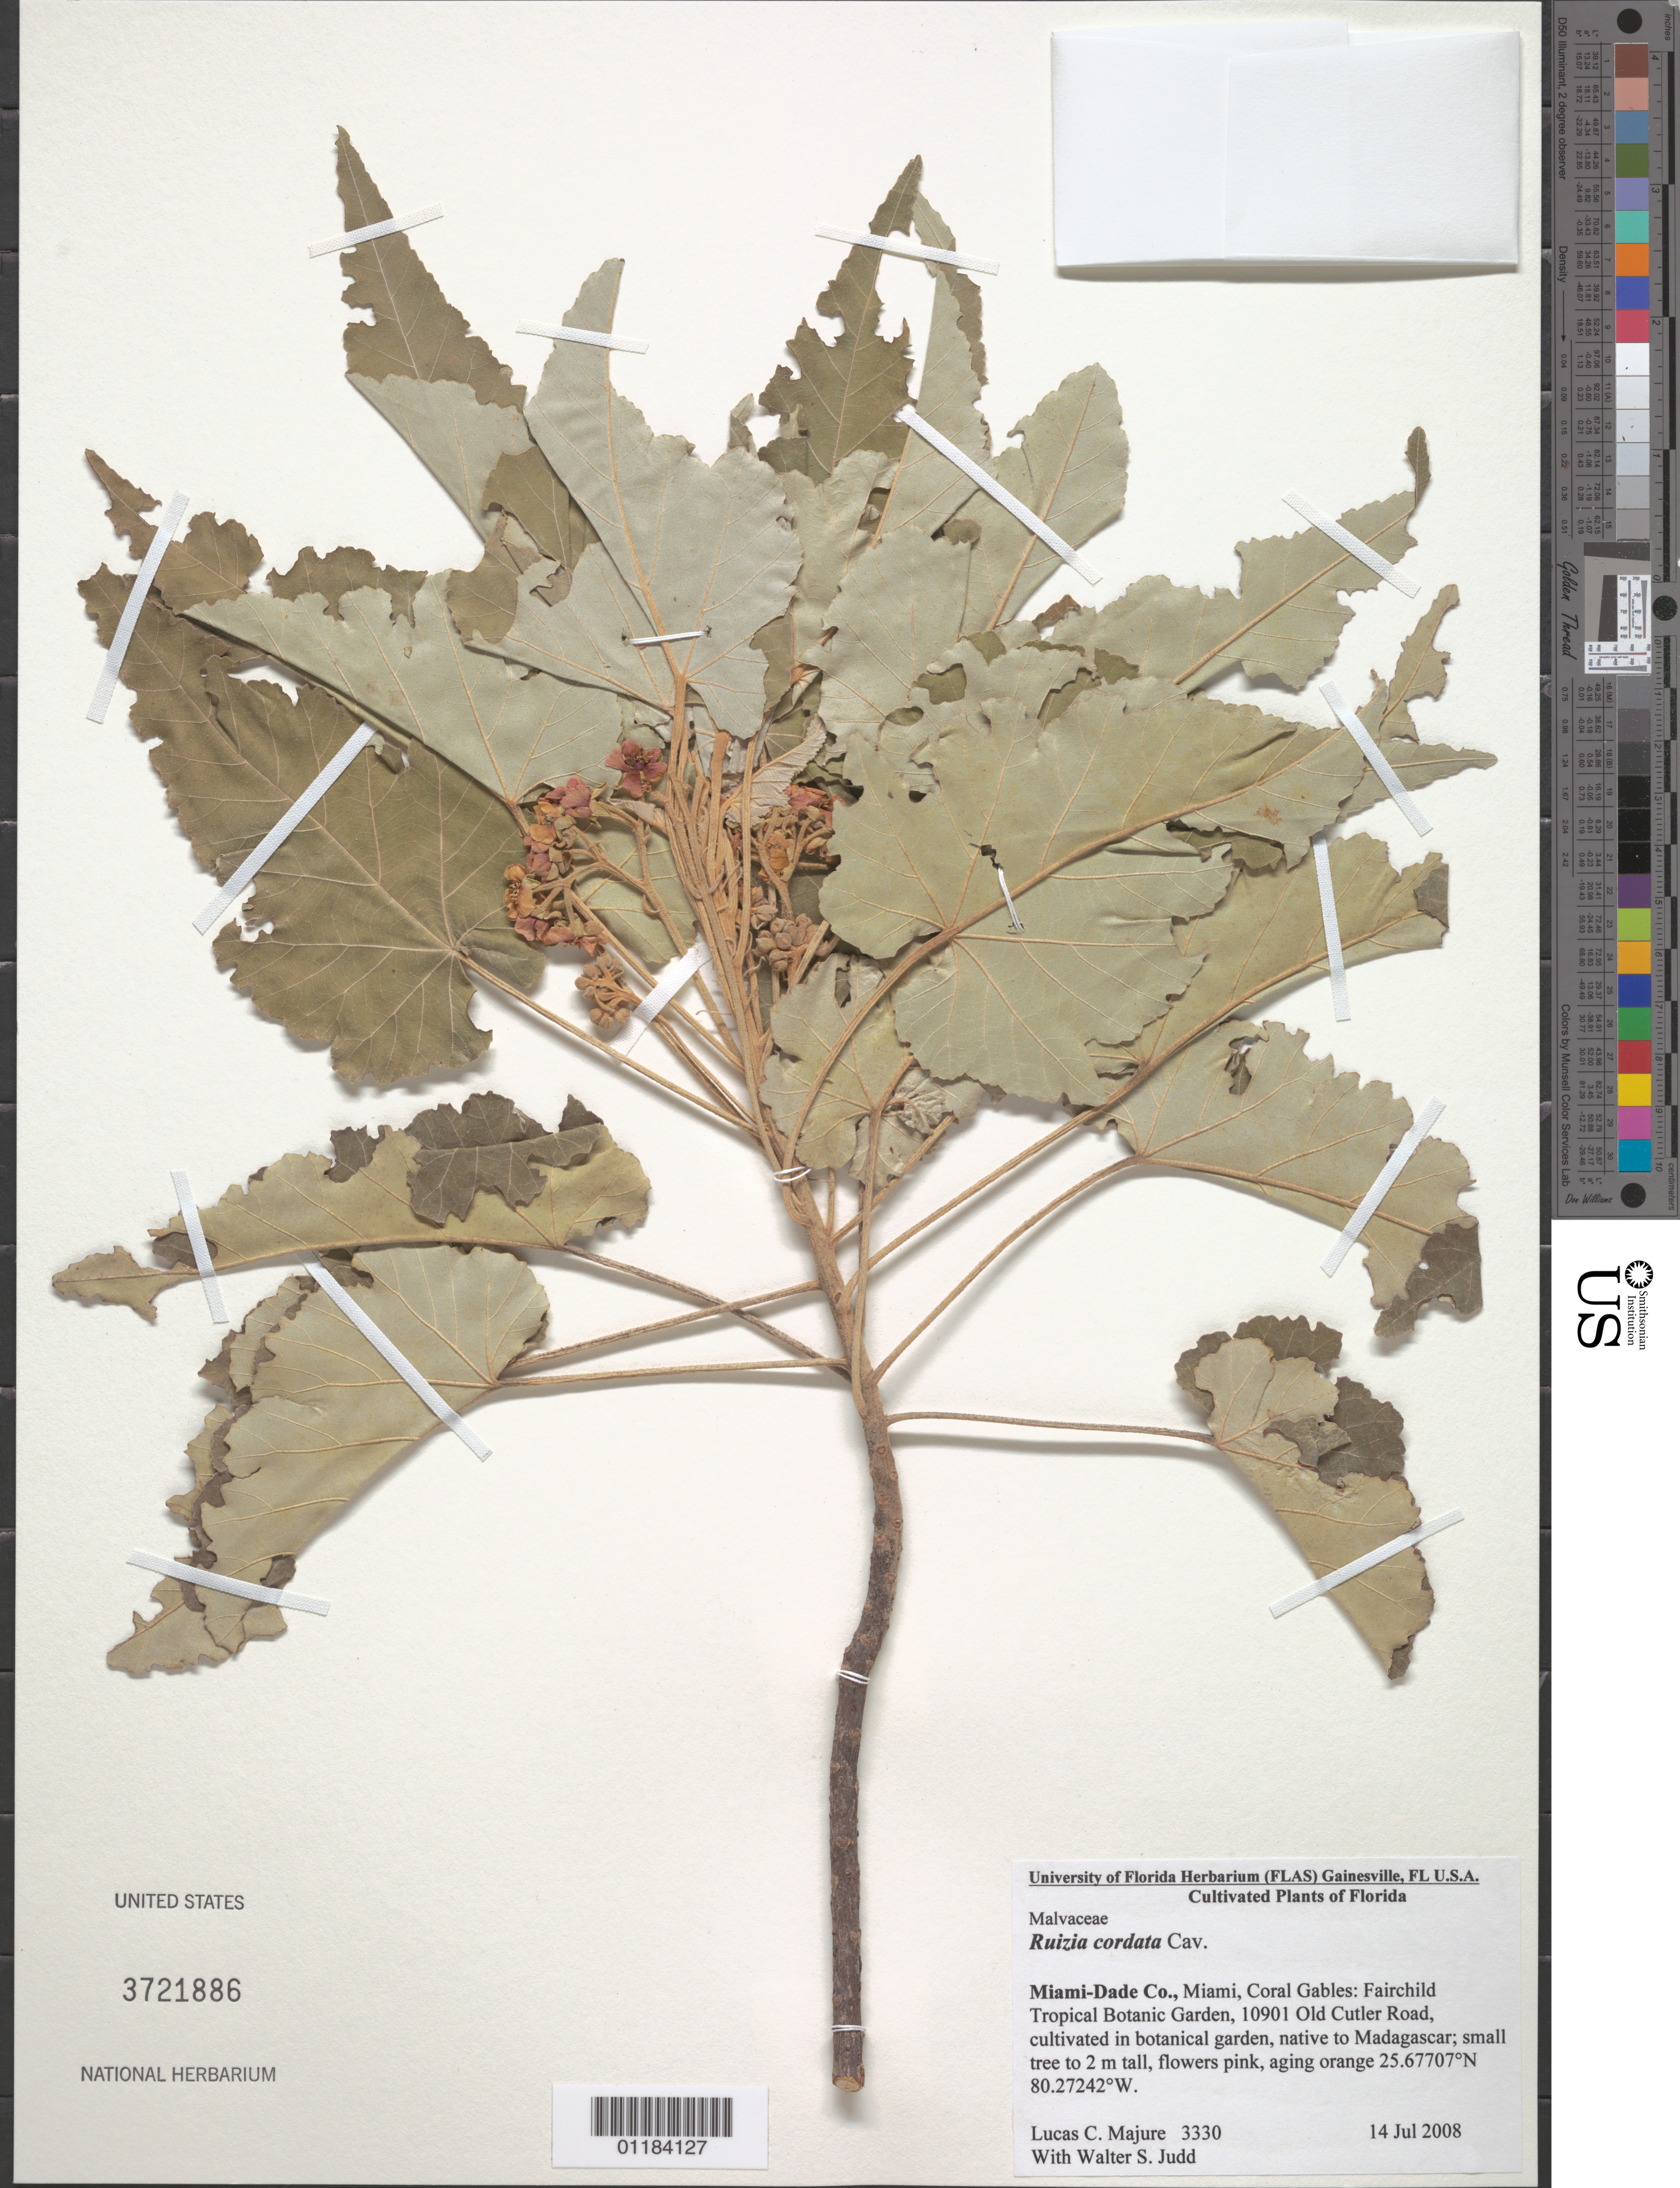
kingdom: Plantae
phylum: Tracheophyta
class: Magnoliopsida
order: Malvales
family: Malvaceae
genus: Ruizia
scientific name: Ruizia cordata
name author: Cav.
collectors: L. C. Majure & W. Judd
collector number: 3330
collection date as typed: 14 Jul 2008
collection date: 2008-07-14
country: United States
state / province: Florida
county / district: Miami-Dade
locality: Coral Gables: Fairchild Tropical Botanic Garden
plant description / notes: cultivated in botanical garden, native to Madagascar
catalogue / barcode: US 3721886